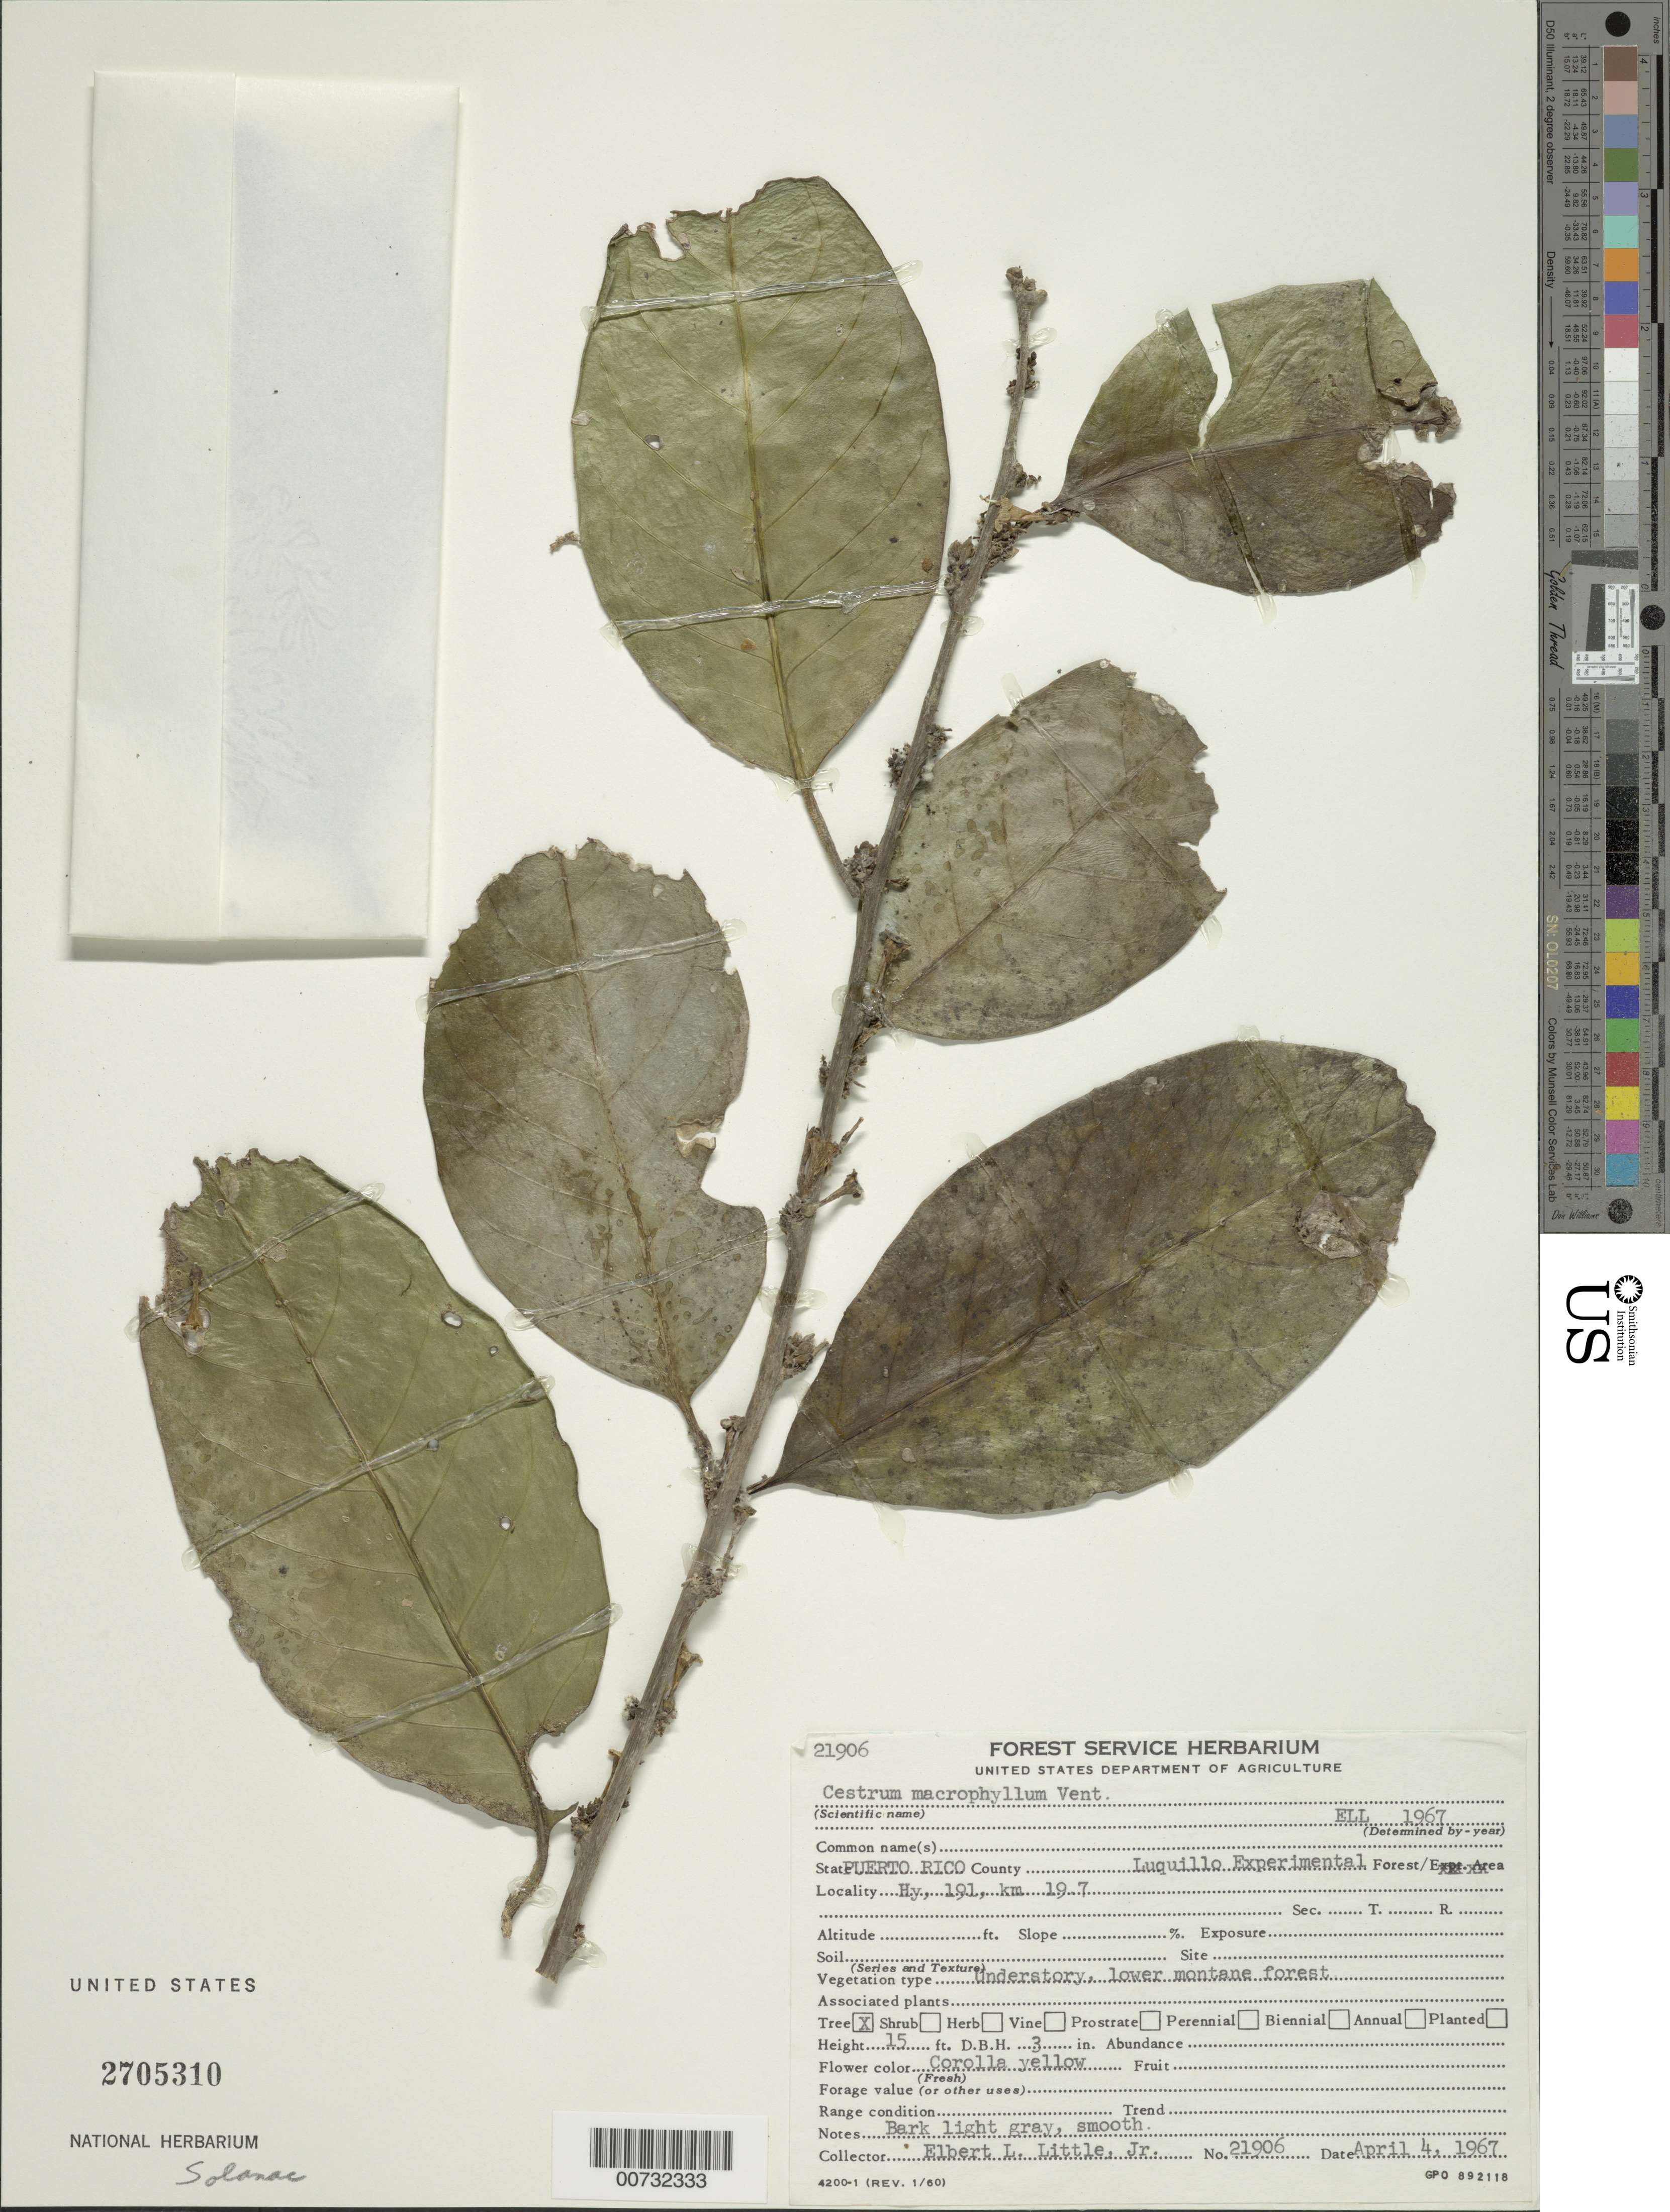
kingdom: Plantae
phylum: Tracheophyta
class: Magnoliopsida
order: Solanales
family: Solanaceae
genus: Cestrum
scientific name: Cestrum macrophyllum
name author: Vent.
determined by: Little, Elbert L., Jr., (FSSR), United States Department of Agriculture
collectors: E. L. Little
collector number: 21906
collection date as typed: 04 Apr 1967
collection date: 1967-04-04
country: Puerto Rico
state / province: Luquillo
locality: Luquillo Exp. Forest; hwy 191, km 19.7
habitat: Understory, lower montane forest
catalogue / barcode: US 2705310